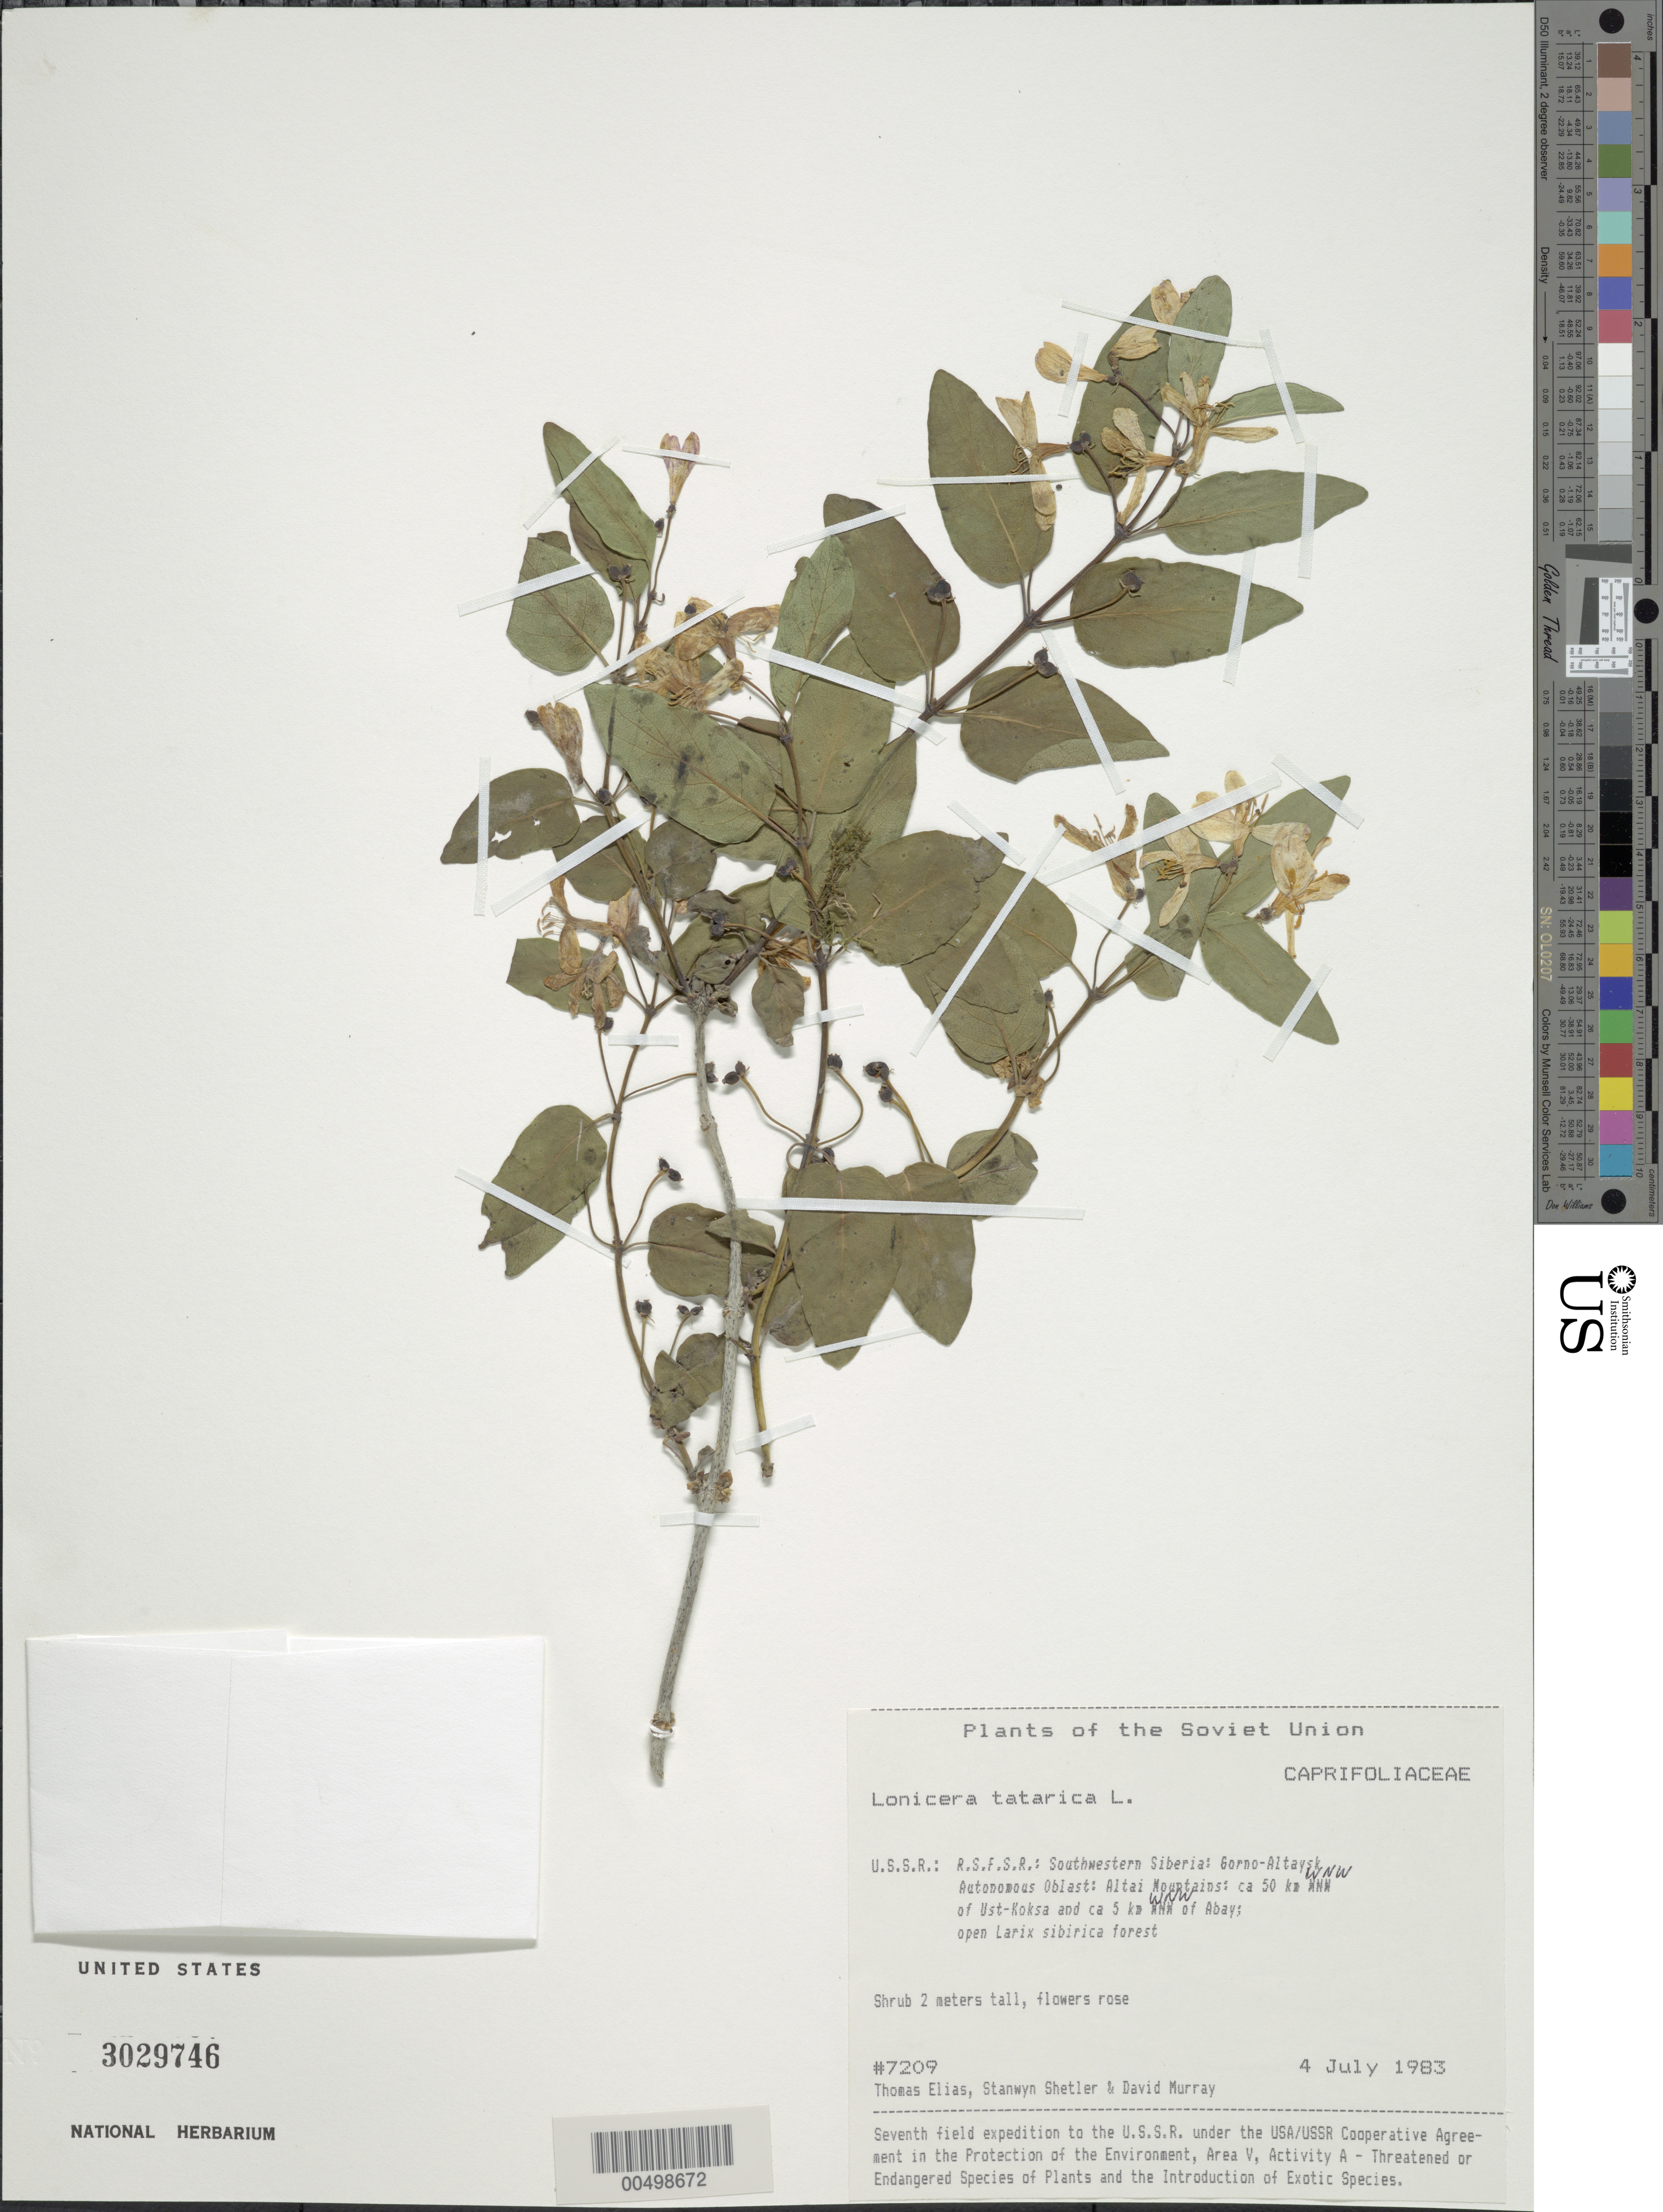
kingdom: Plantae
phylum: Tracheophyta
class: Magnoliopsida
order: Dipsacales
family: Caprifoliaceae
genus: Lonicera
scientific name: Lonicera tatarica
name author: L.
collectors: T. Elias, S. Shetler & D. F. Murray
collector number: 7209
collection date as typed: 04 Jul 1983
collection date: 1983-07-04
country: Russian Federation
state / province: Altai Republic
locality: Altai Mountains,ca. 50 km WNW of Ust-Koksa and ca. 5 km WNW of Abay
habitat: open Larix sibirica forest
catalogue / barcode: US 3029746